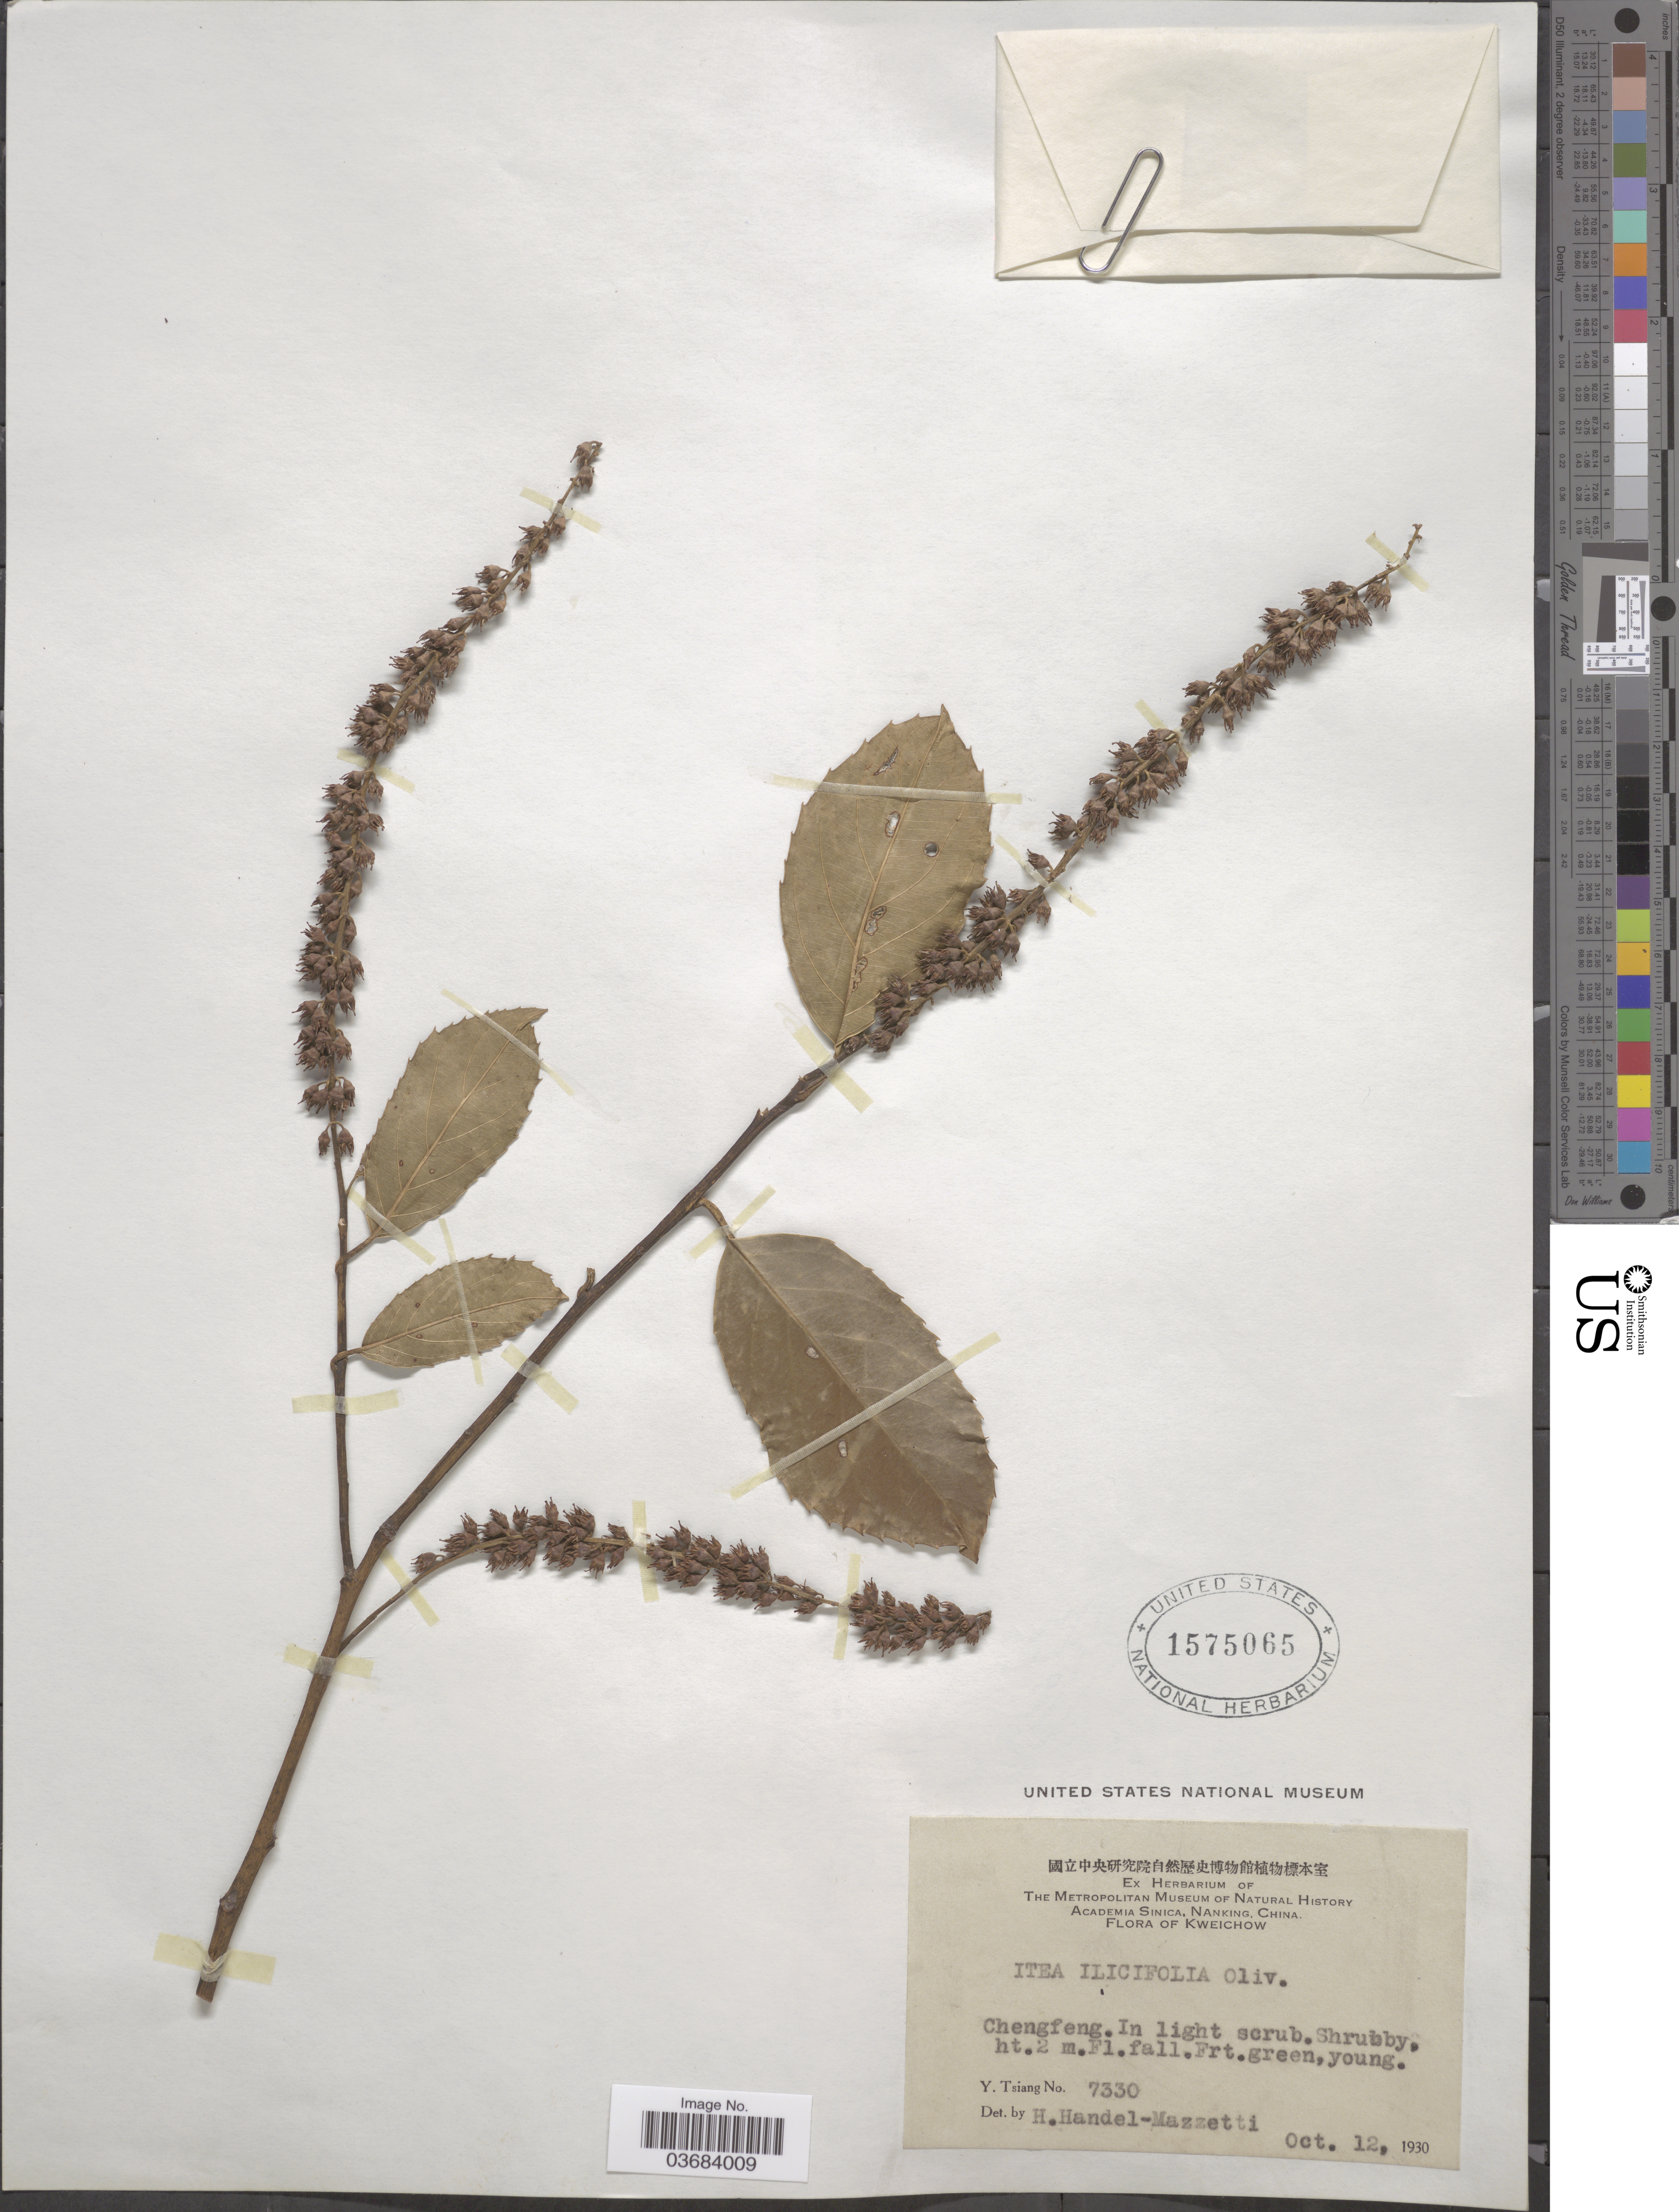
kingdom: Plantae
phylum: Tracheophyta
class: Magnoliopsida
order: Saxifragales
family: Iteaceae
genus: Itea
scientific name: Itea ilicifolia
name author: Oliv.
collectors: Y. Tsiang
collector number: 7330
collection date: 1930-10-12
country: China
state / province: Guizhou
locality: Kweichow. Chengfeng.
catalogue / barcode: US 1575065